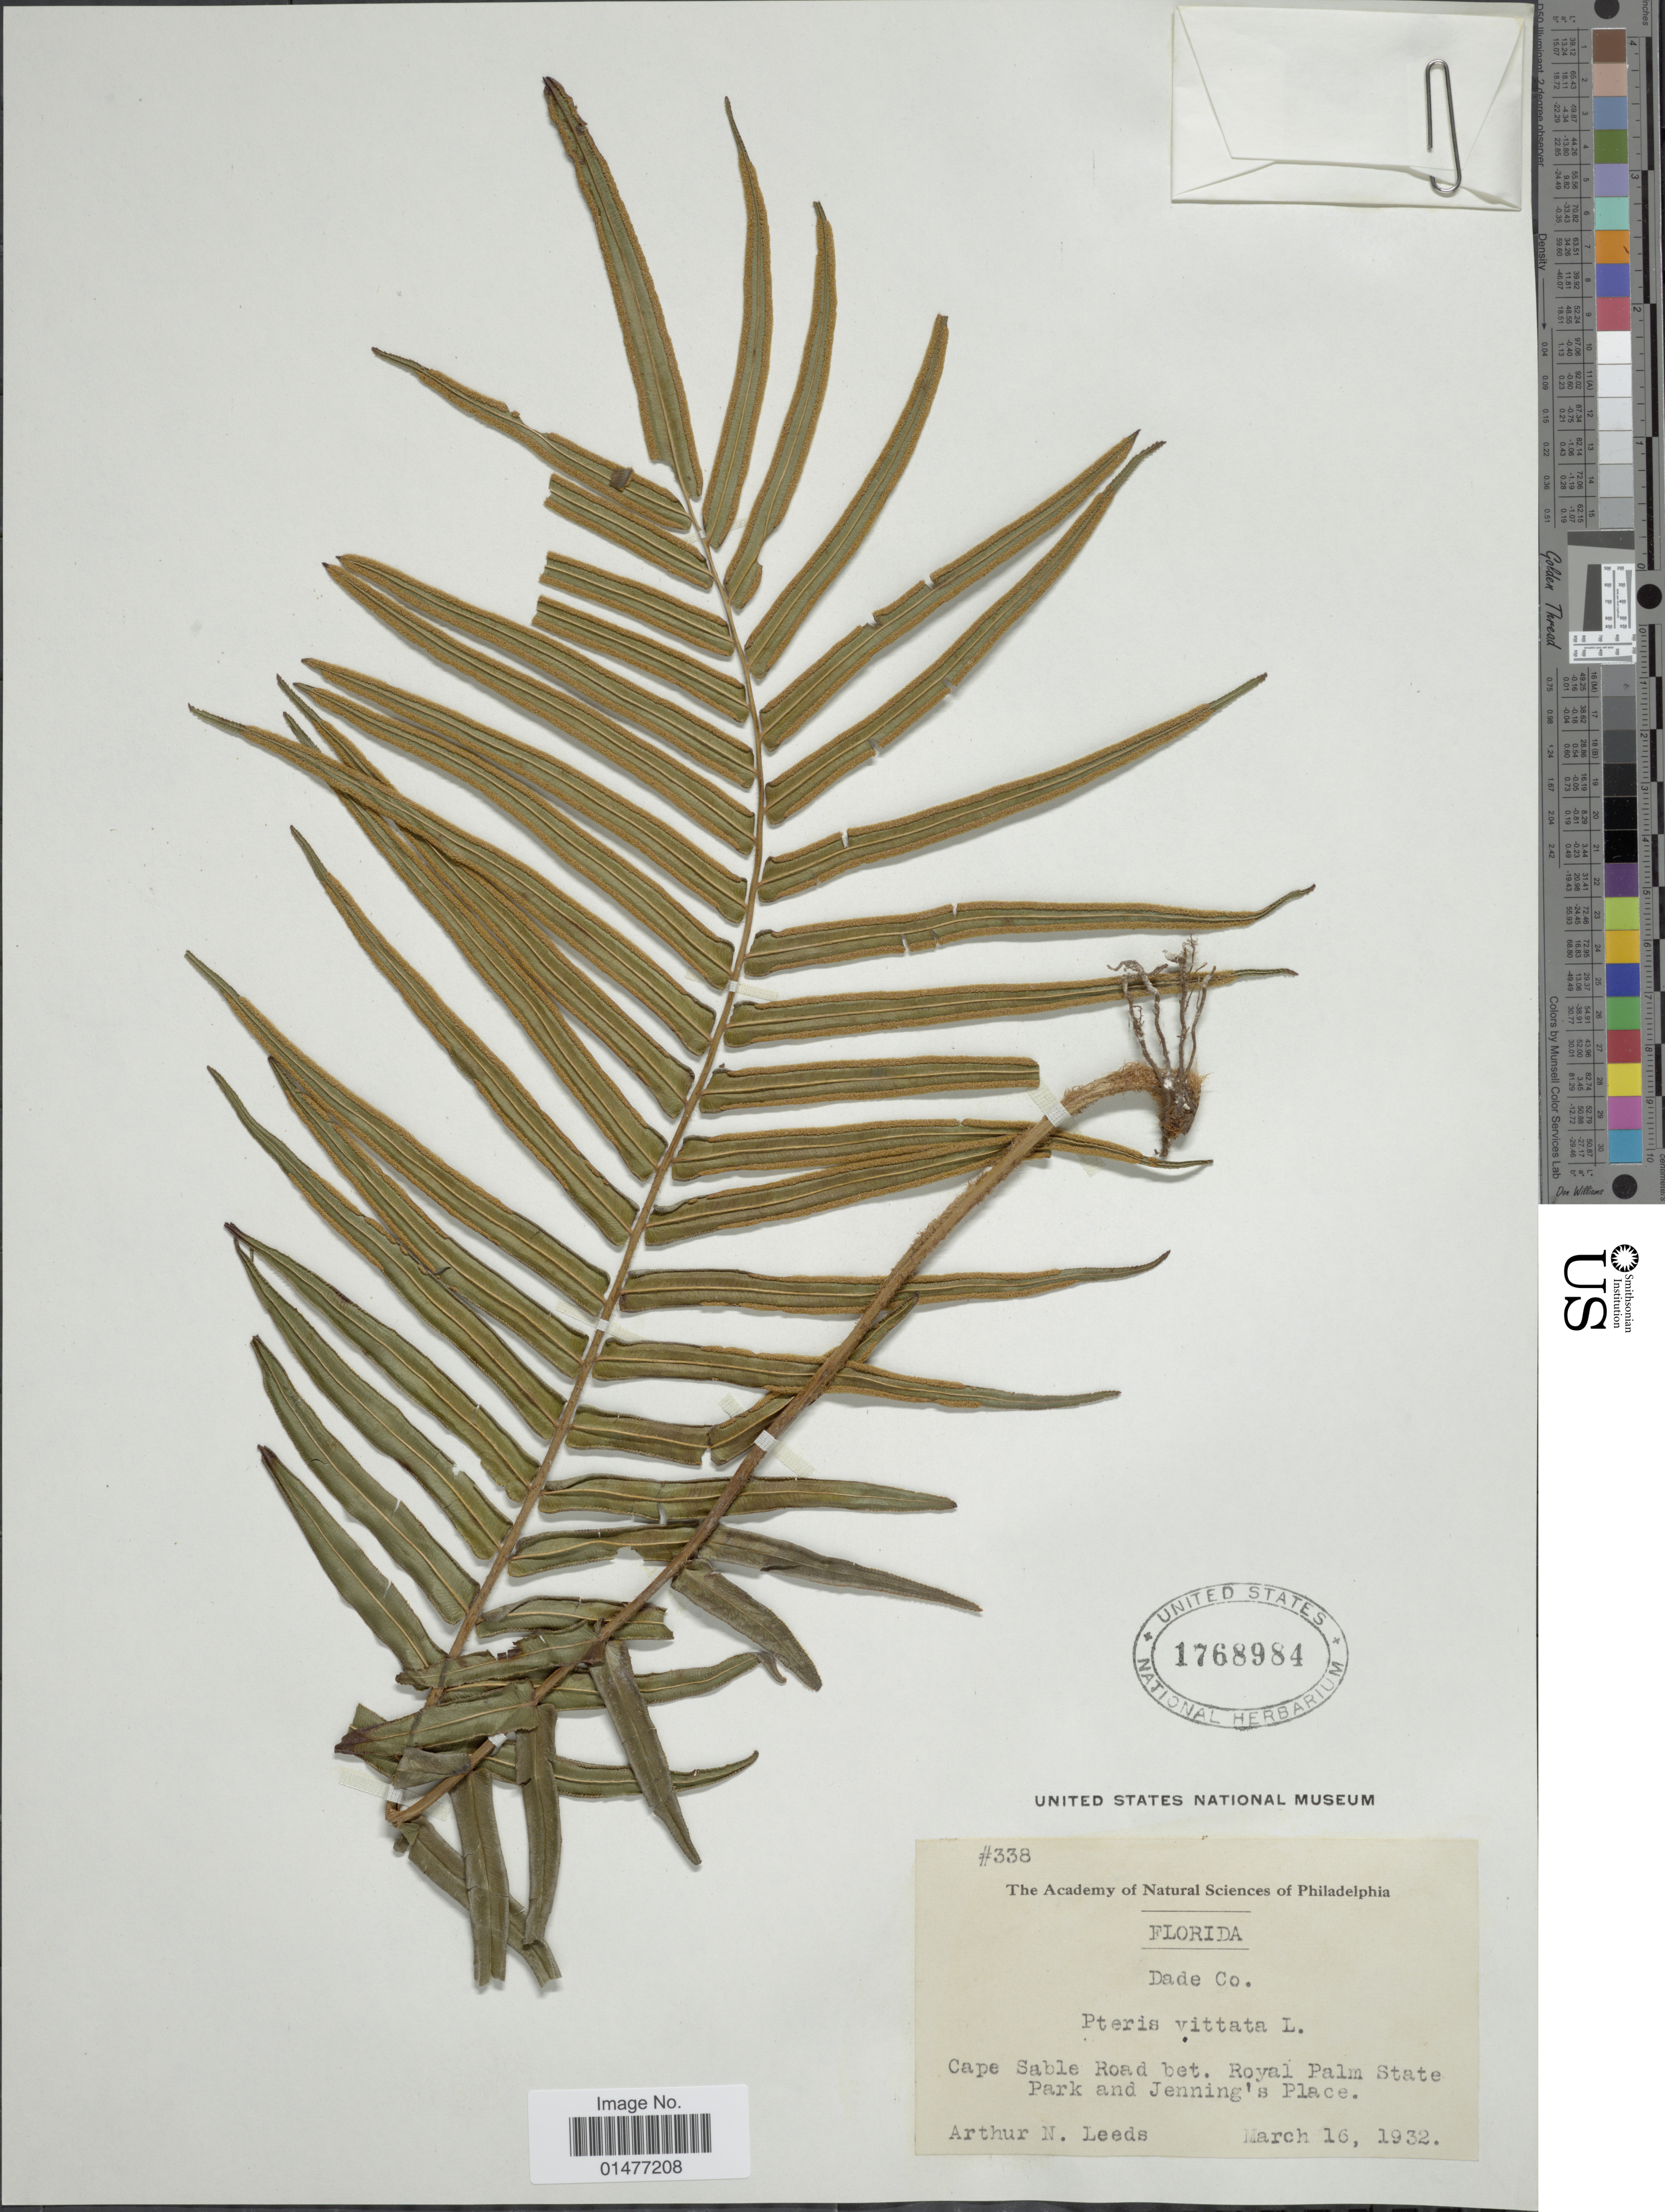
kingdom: Plantae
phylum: Tracheophyta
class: Polypodiopsida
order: Polypodiales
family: Pteridaceae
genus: Pteris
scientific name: Pteris vittata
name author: L.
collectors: A. N. Leeds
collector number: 338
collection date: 1932-03-16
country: United States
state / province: Florida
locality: Dade Co., Cape Sable Road bet. Royal Palm State Park and Jenning's Place.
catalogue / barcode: US 1768984